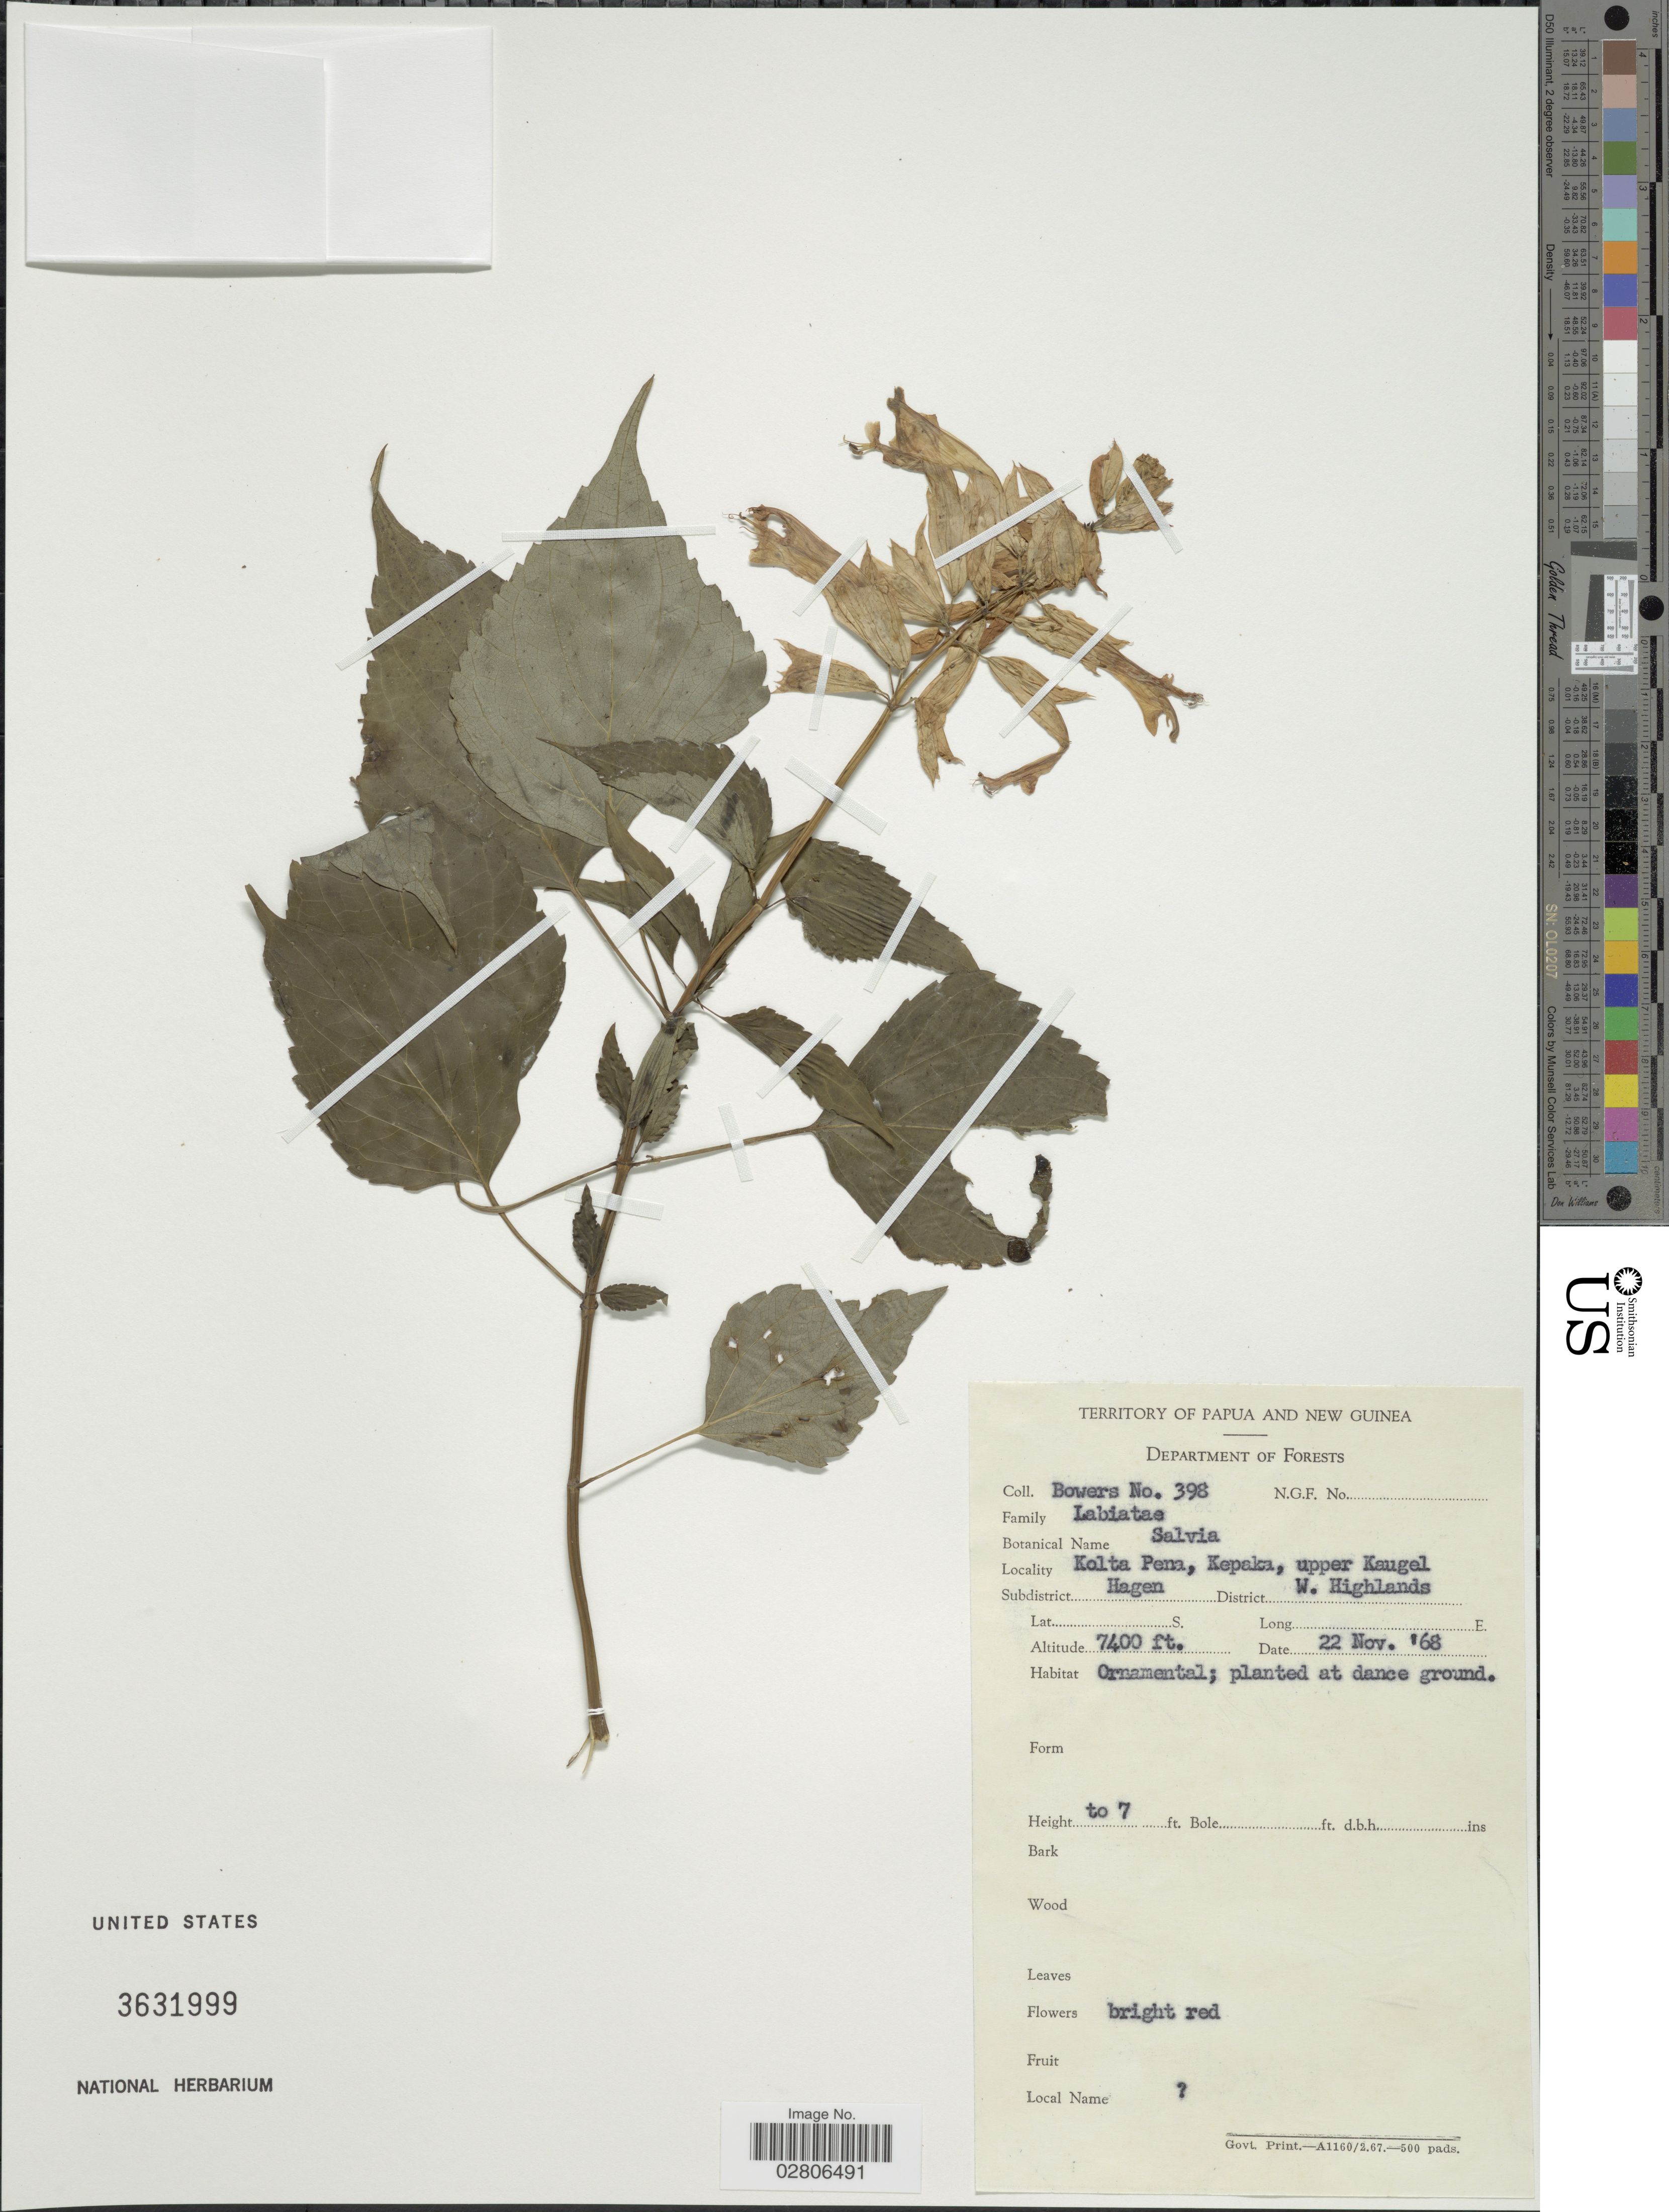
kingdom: Plantae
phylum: Tracheophyta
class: Magnoliopsida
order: Lamiales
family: Lamiaceae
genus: Salvia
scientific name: Salvia sp.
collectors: -. Bowers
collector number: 398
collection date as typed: Transcribed d/m/y: 22/11/68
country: Papua New Guinea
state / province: Western Highlands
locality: Territory of Papua and New Guinea. Department of Forests. Kolta Pena, Kepaka, upper Kaugal. Subdistrict Hagen. District W. Highlands.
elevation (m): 2256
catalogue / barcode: US 3631999